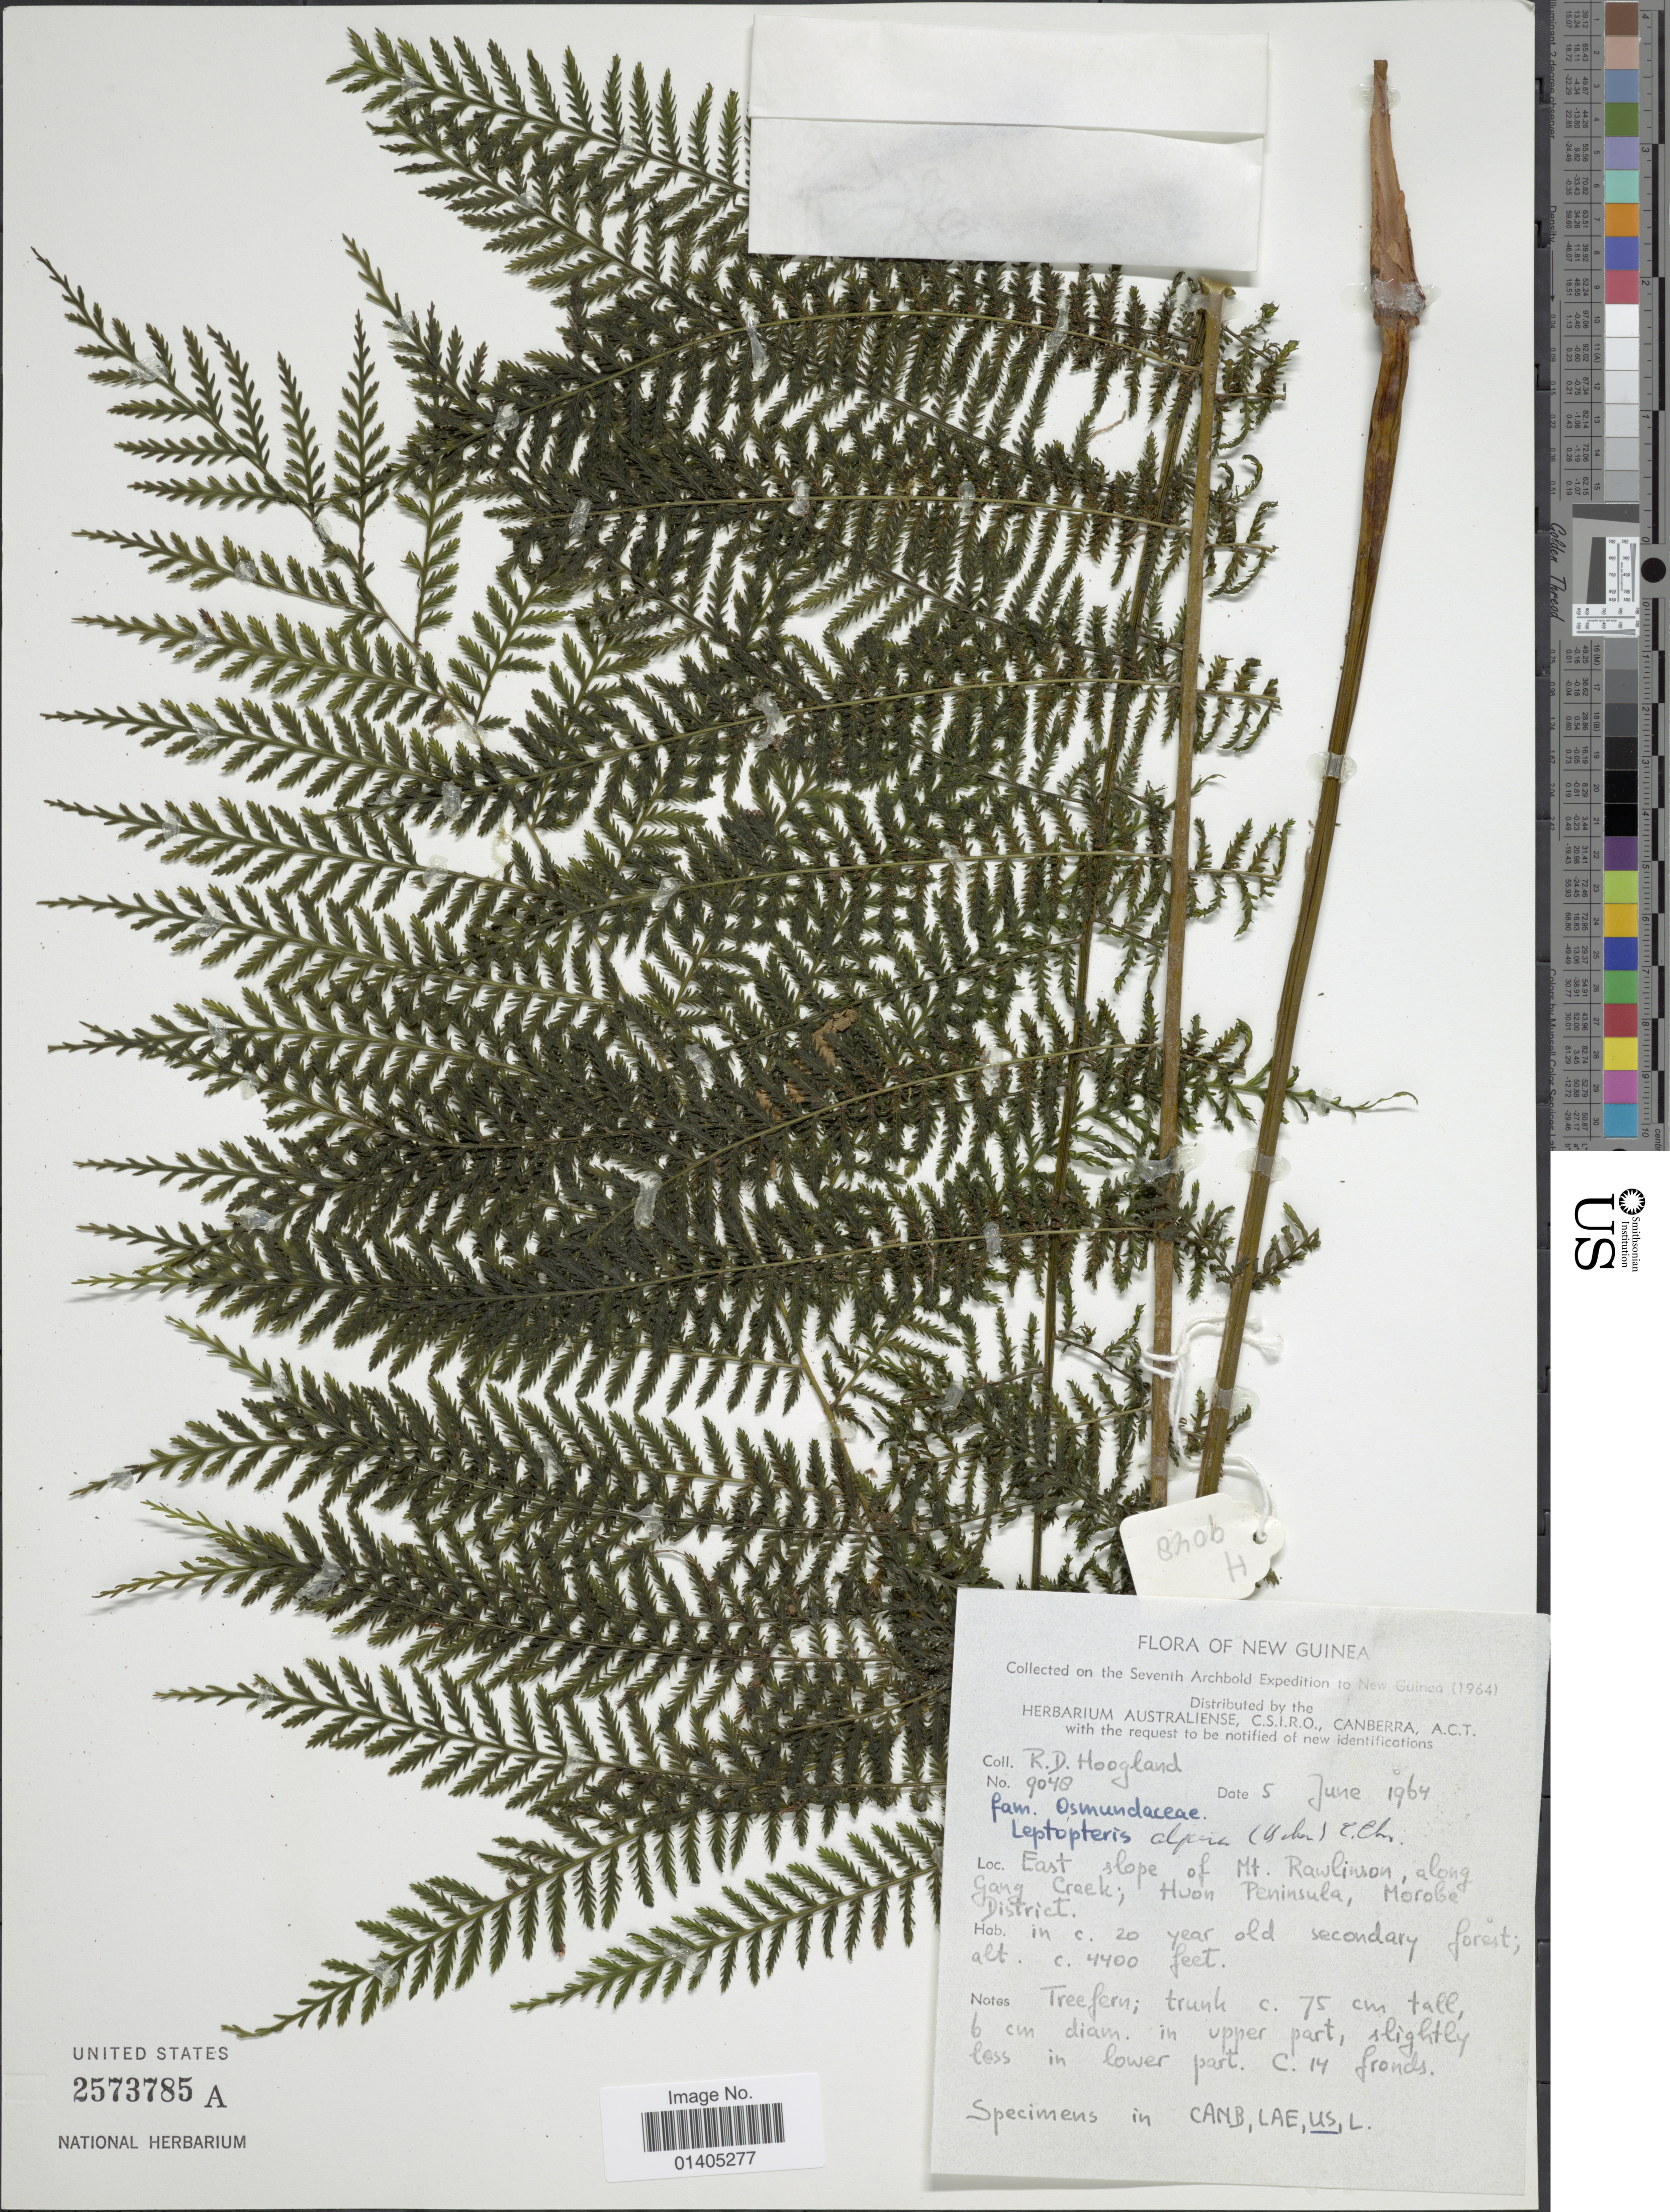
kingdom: Plantae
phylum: Tracheophyta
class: Polypodiopsida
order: Osmundales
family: Osmundaceae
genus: Leptopteris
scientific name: Leptopteris alpina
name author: (Baker) C. Chr.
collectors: R. D. Hoogland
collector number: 9048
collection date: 1964-06-05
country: Papua New Guinea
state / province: Morobe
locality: East slope of Mt Rawlinson, along Gang Creek; Huon Peninsula, Morobe District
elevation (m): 1341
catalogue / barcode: US 2573785A